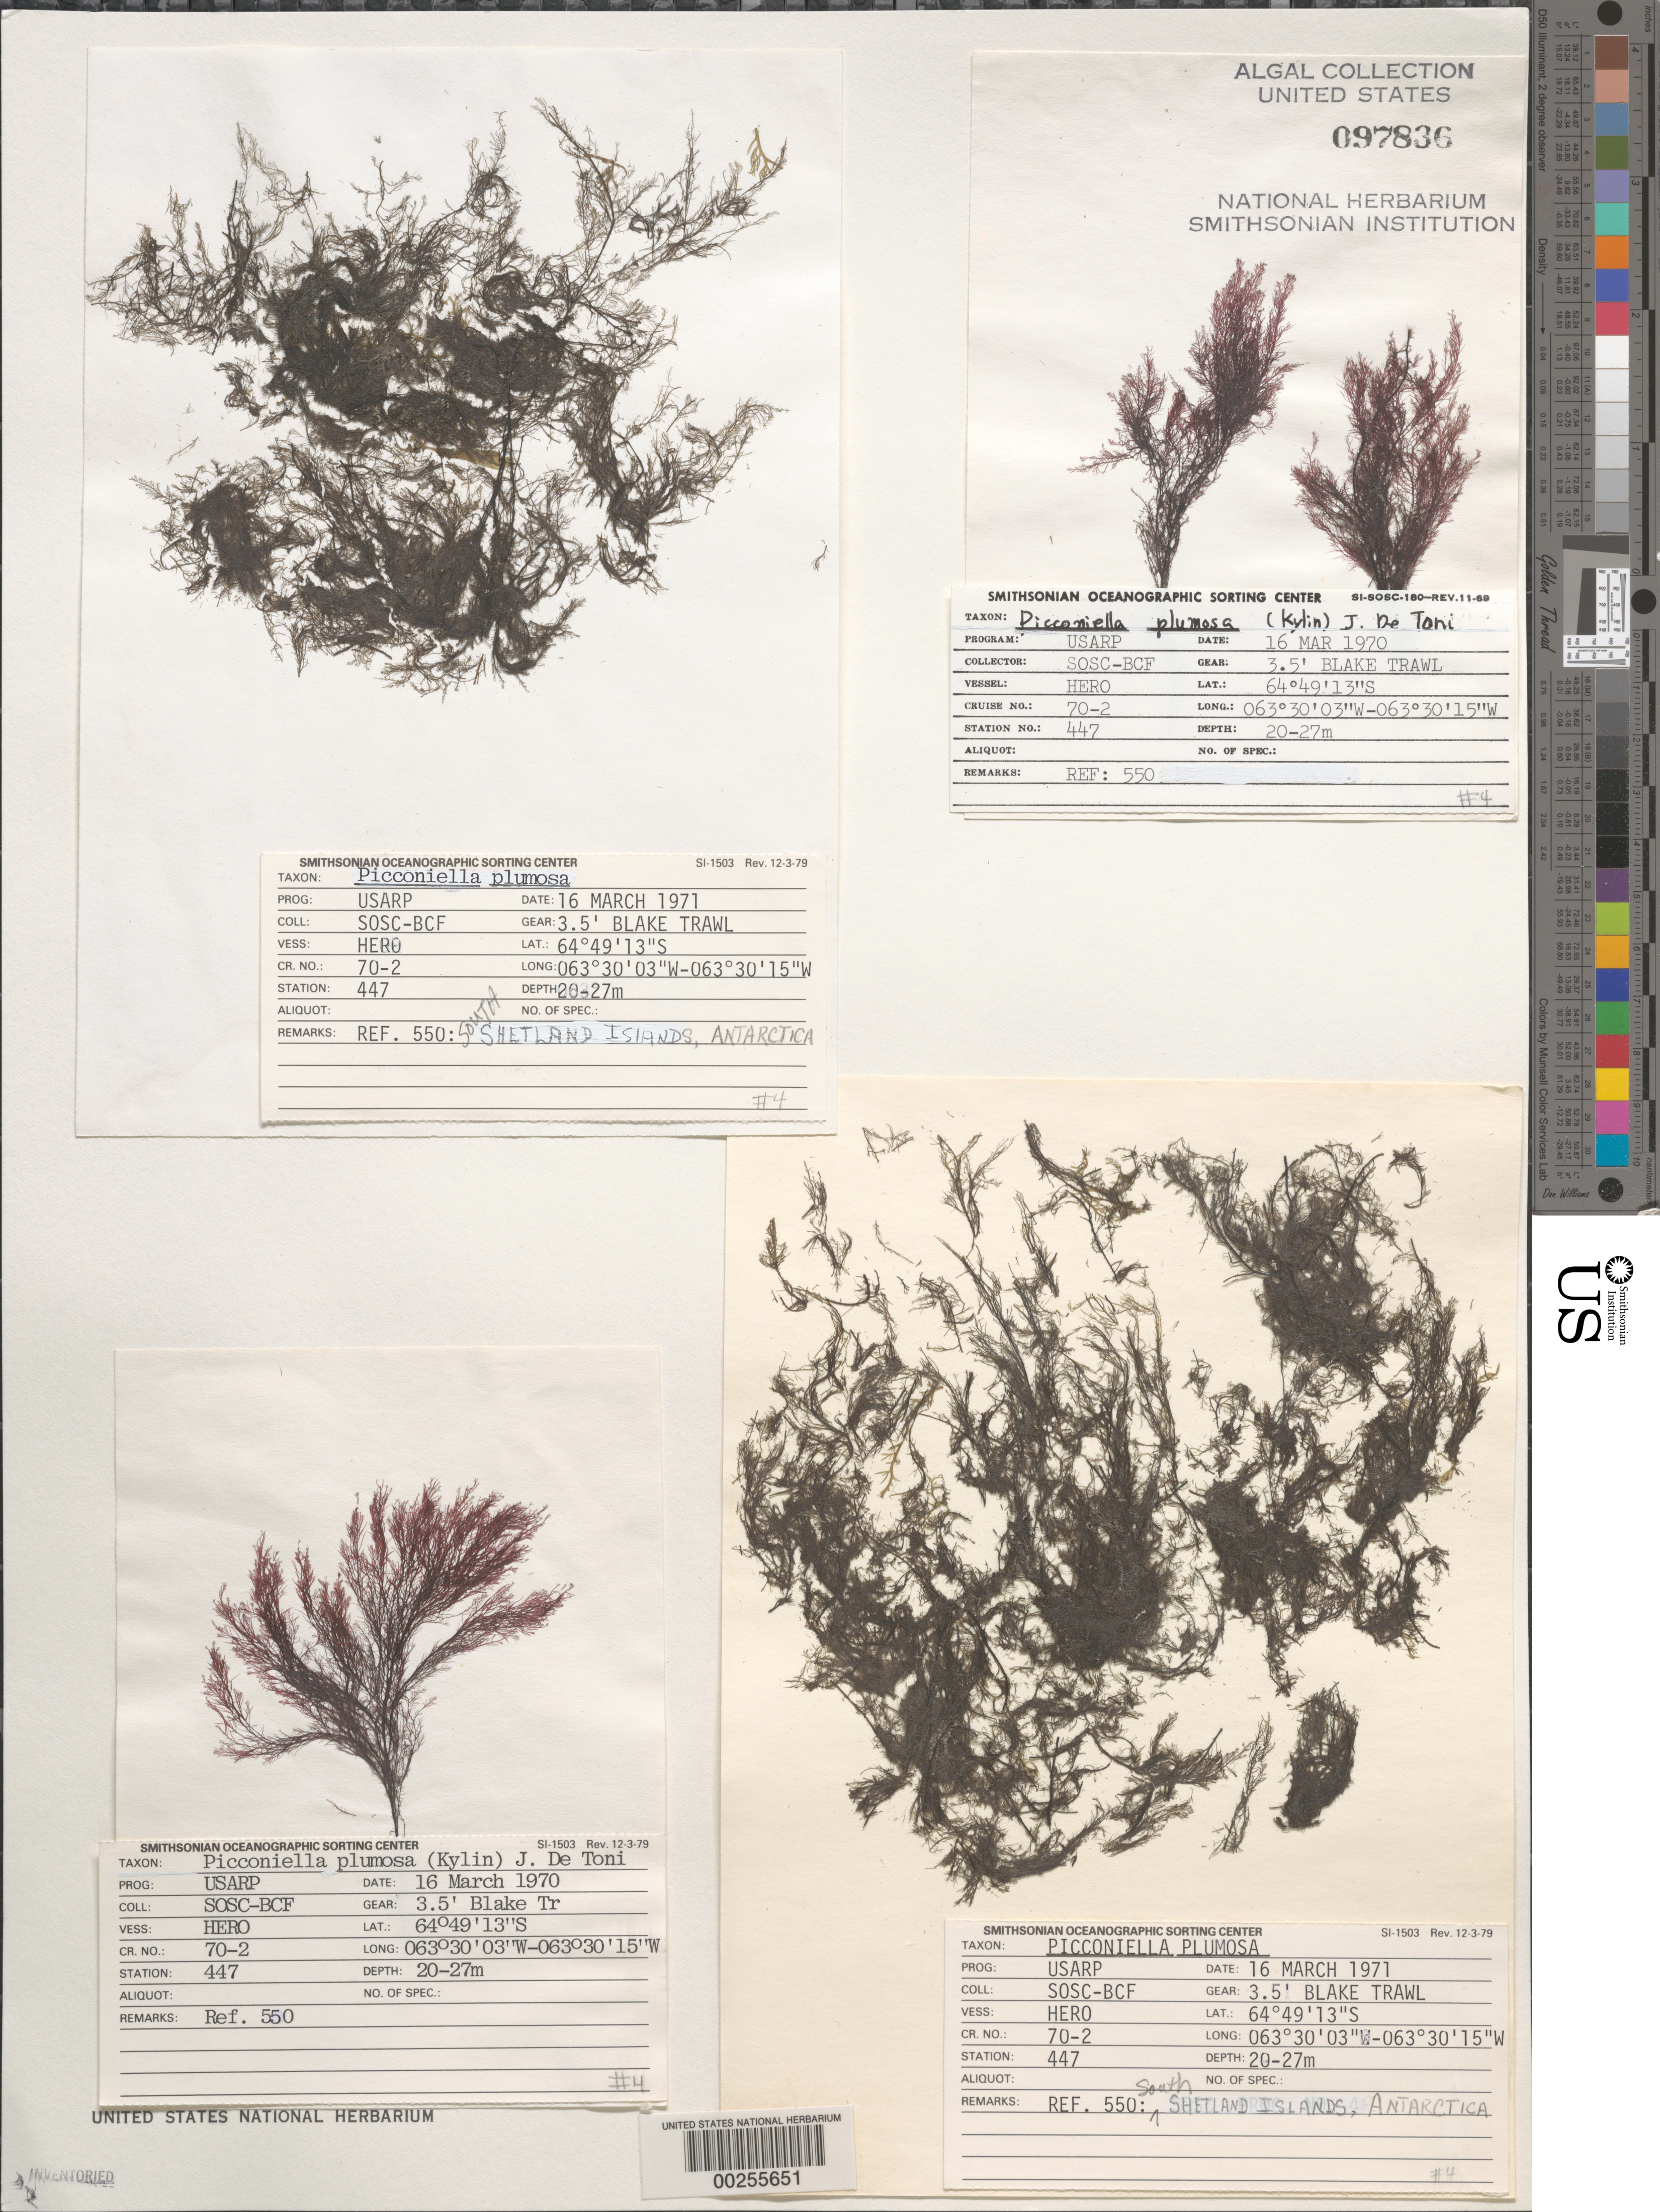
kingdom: Plantae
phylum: Rhodophyta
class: Florideophyceae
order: Ceramiales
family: Rhodomelaceae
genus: Picconiella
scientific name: Picconiella plumosa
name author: (Kylin) De Toni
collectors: SOSC-BCF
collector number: Station 447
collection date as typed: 16 Mar 1970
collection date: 1970-03-16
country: Antarctica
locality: Antarctic Peninsula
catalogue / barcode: US 97836